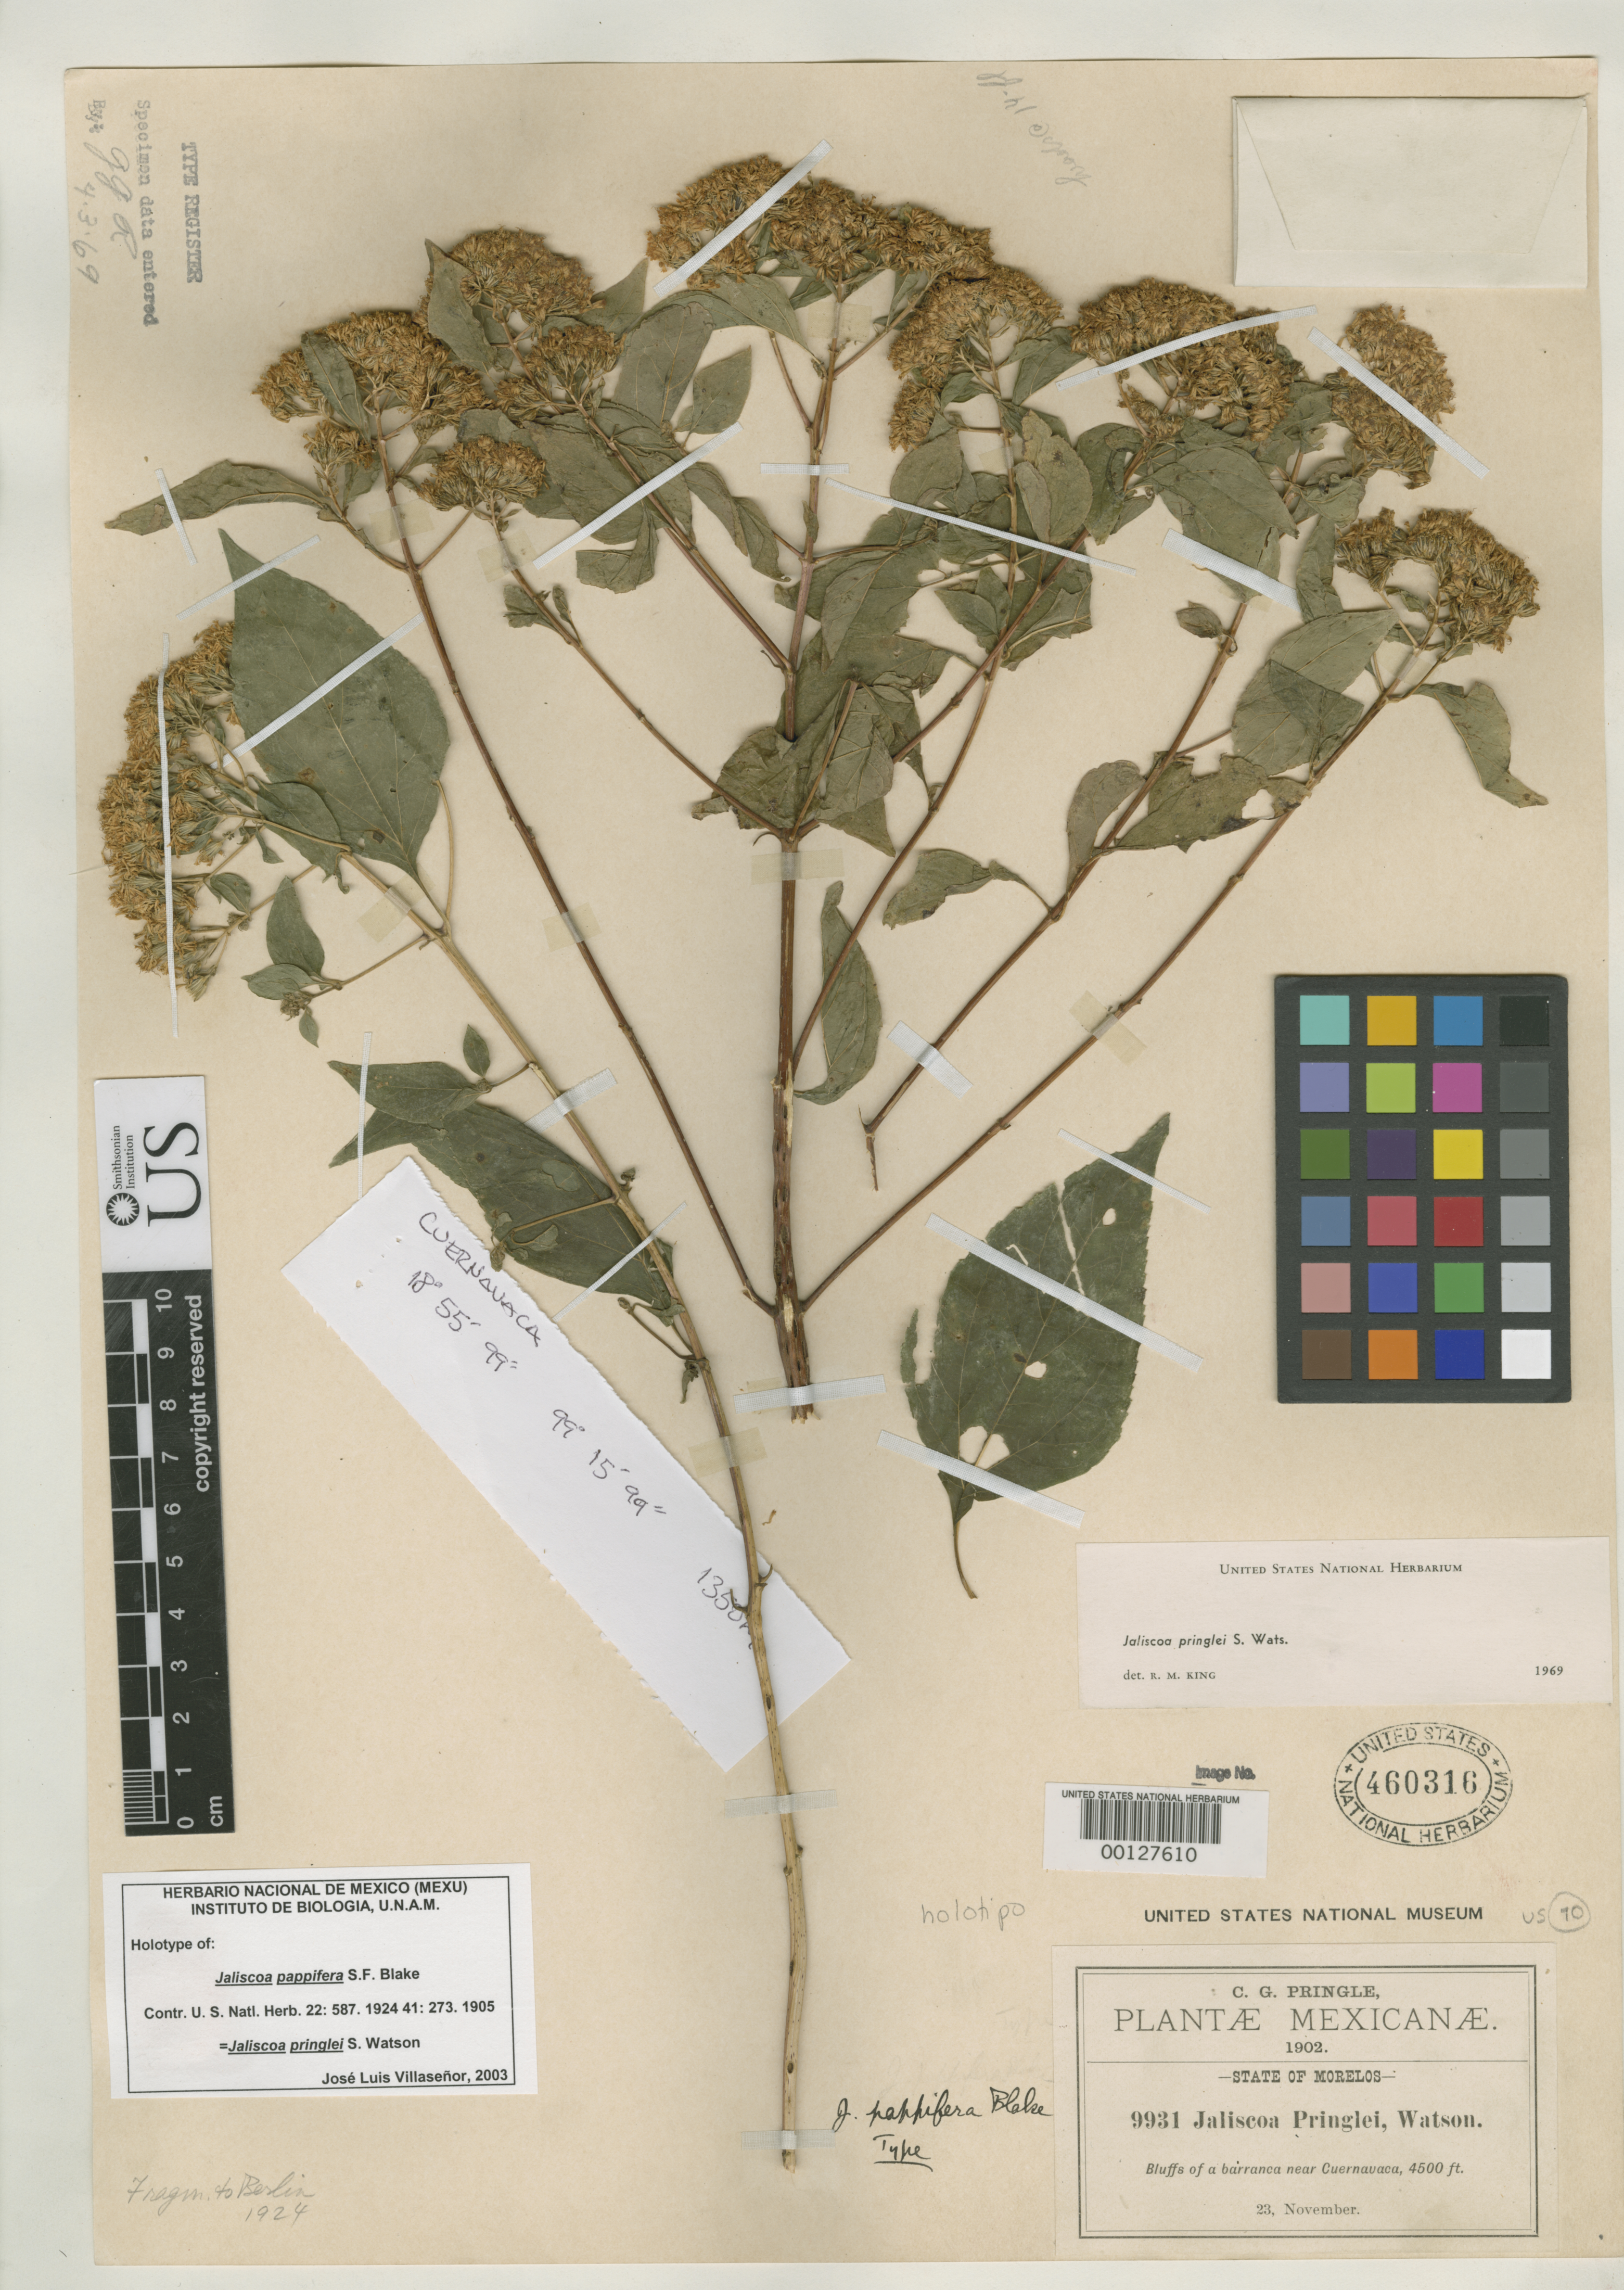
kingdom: Plantae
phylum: Tracheophyta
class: Magnoliopsida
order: Asterales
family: Asteraceae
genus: Jaliscoa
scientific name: Jaliscoa pappifera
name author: S.F. Blake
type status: Holotype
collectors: C. G. Pringle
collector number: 9931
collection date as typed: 23 Nov 1902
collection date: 1902-11-23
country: Mexico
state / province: Morelos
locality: Near Cuernavaca.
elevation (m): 1372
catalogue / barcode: US 460316